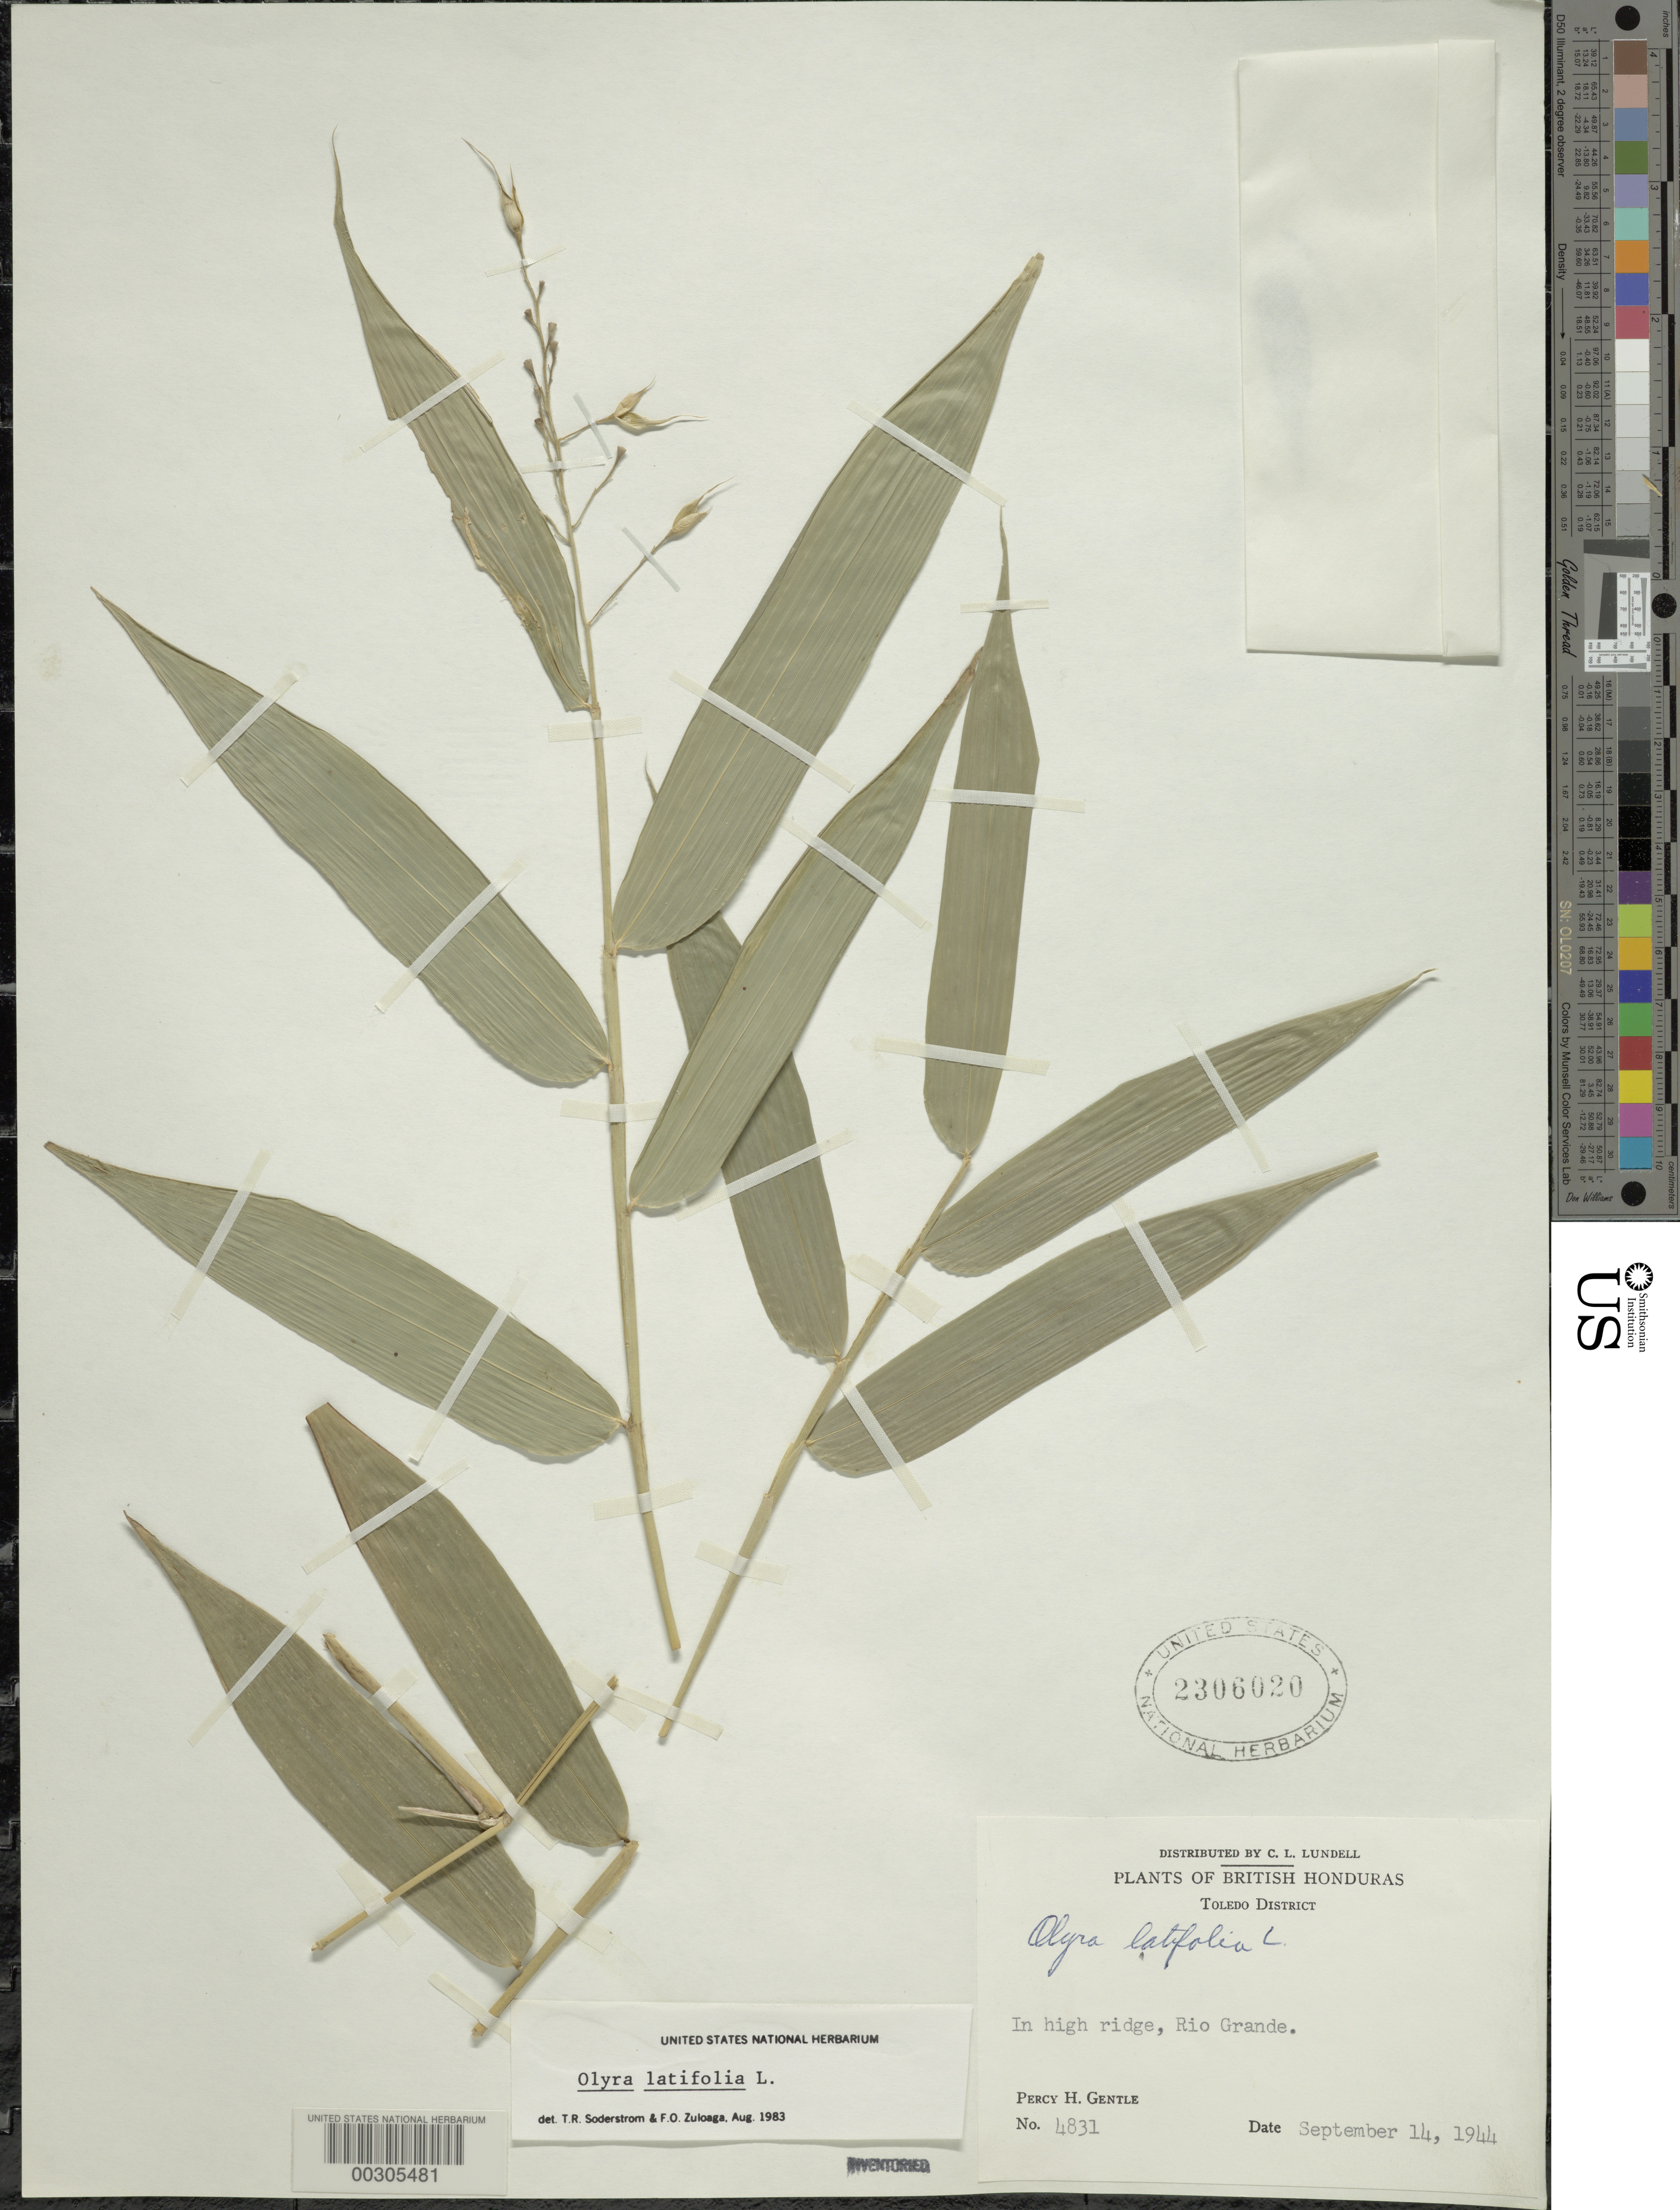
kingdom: Plantae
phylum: Tracheophyta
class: Liliopsida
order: Poales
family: Poaceae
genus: Olyra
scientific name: Olyra latifolia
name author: L.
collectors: P. H. Gentle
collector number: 4831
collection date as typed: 14 Sep 1944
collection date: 1944-09-14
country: Belize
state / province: Toledo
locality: Rio Grande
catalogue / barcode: US 2306020